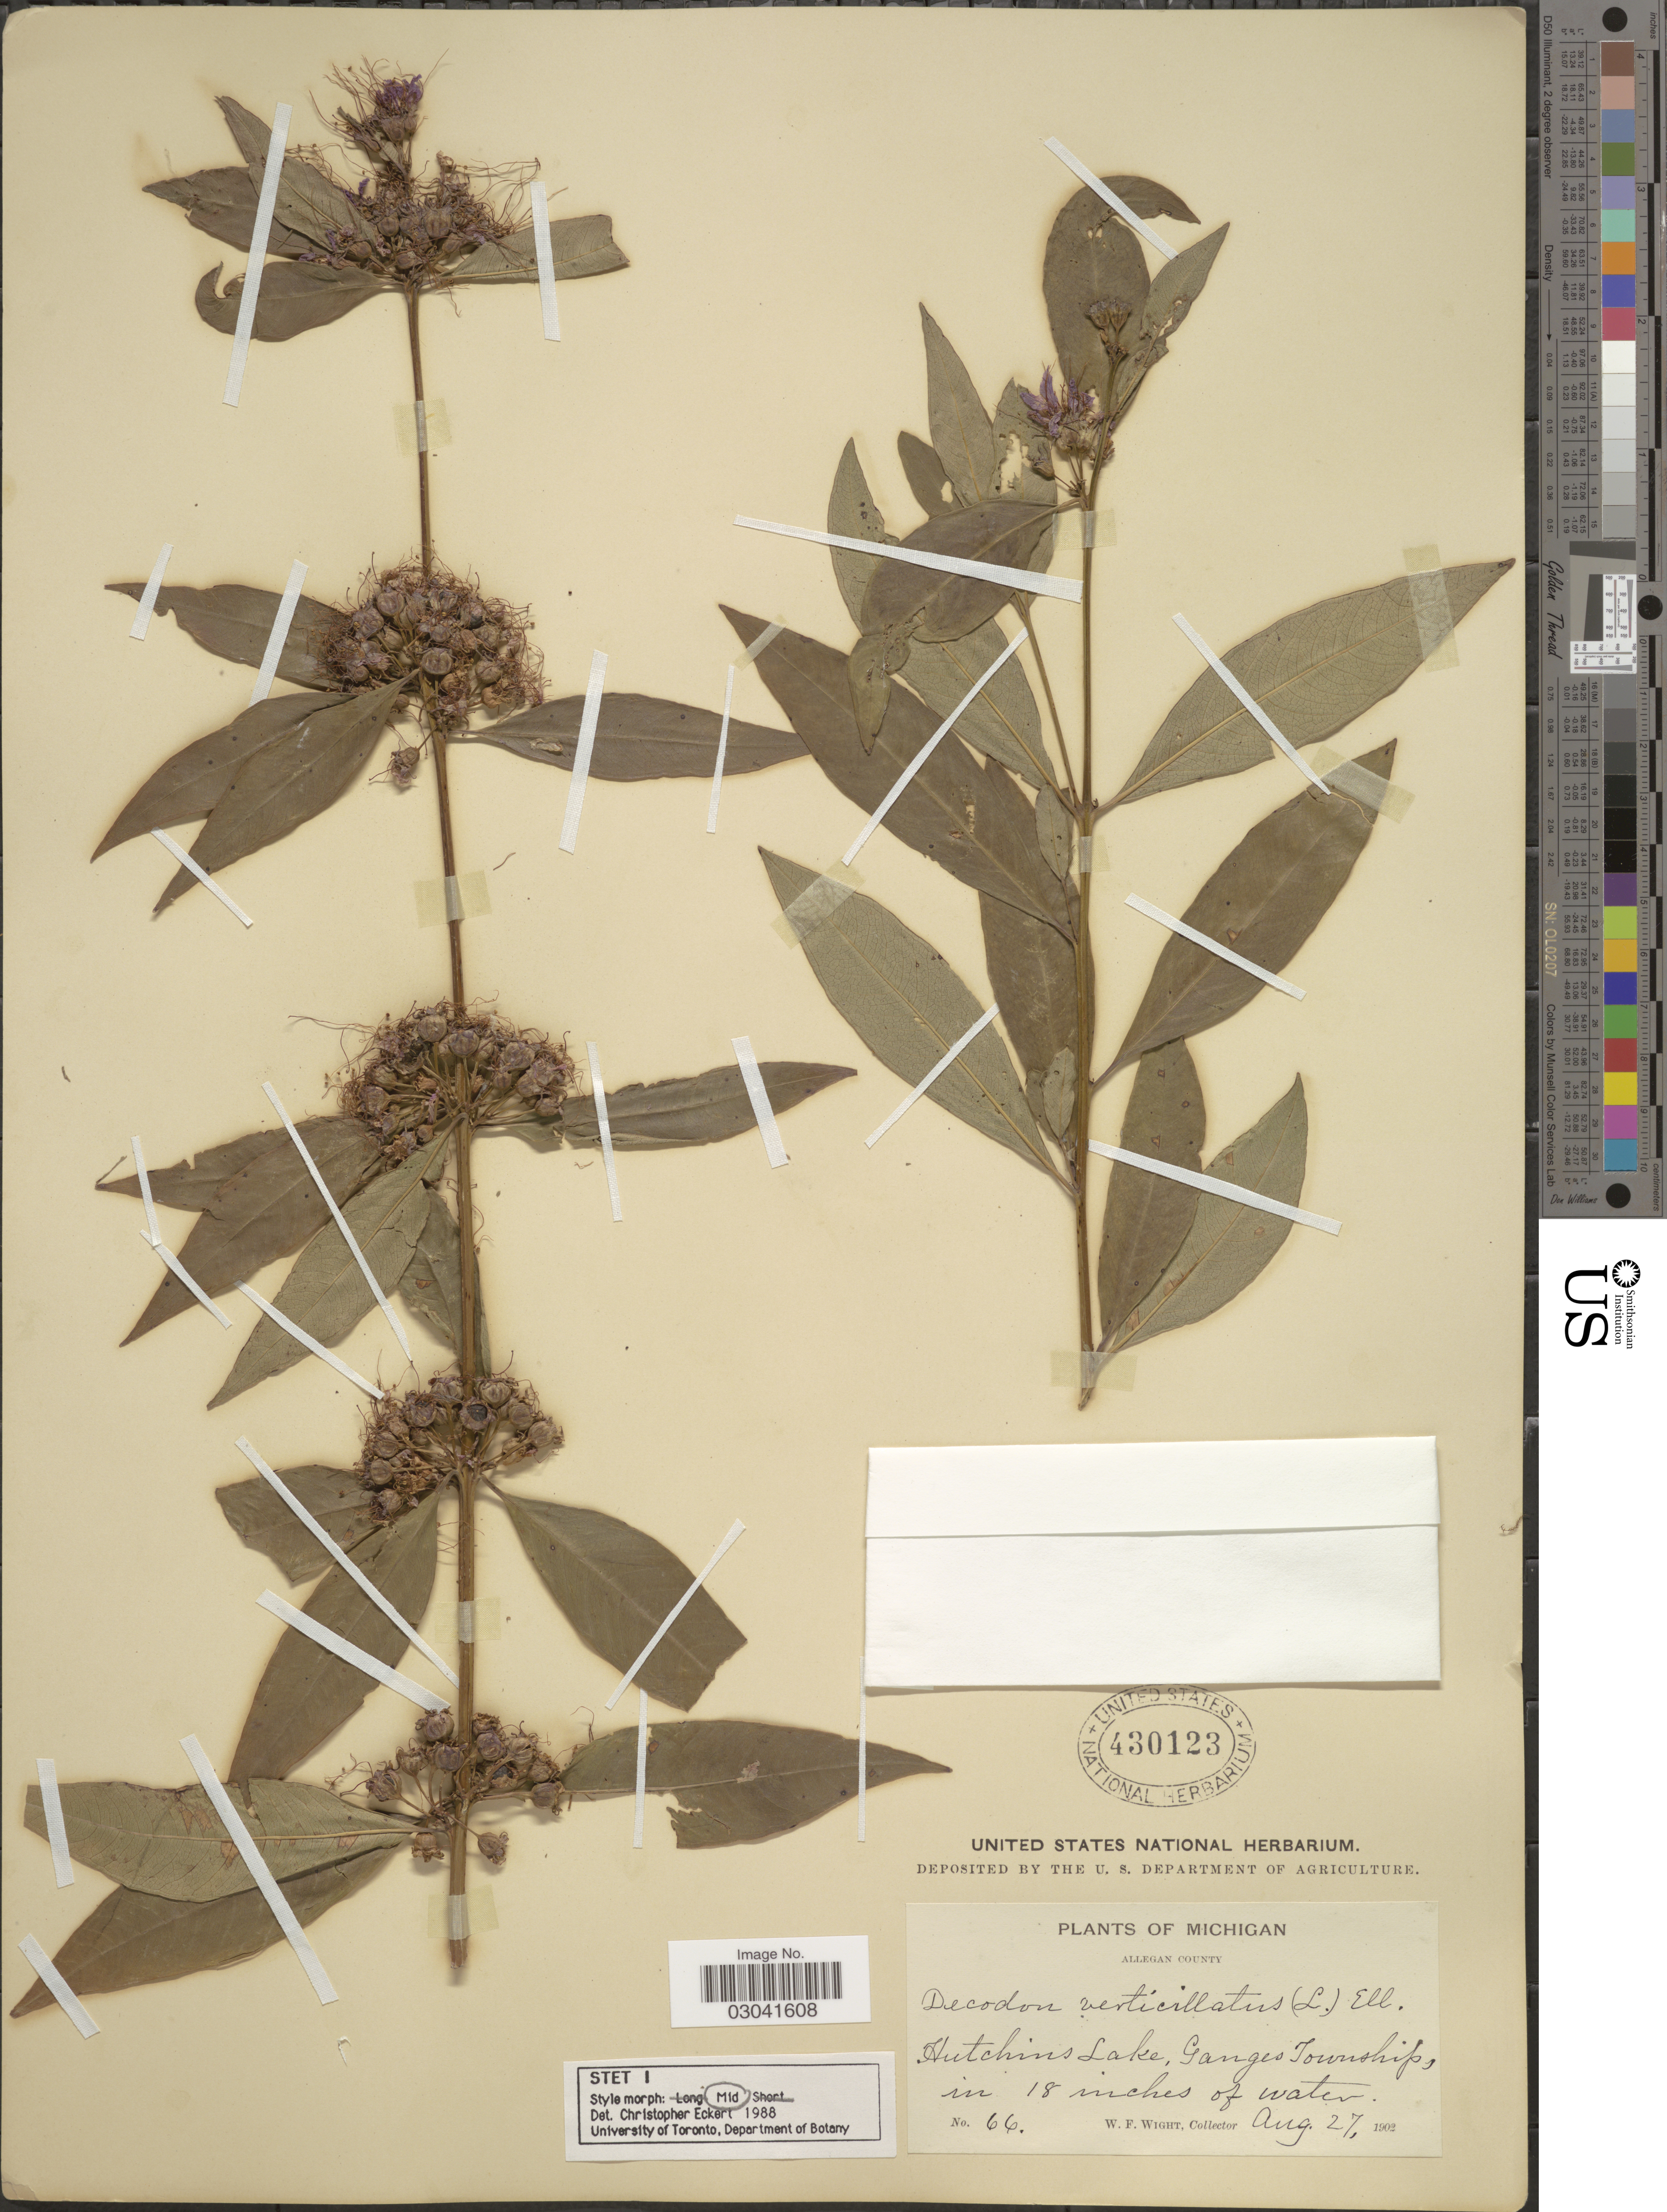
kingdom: Plantae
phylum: Tracheophyta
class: Magnoliopsida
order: Myrtales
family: Lythraceae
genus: Decodon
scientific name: Decodon verticillatus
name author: (L.) Elliott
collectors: W. Wight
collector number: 66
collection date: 1902-08-27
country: United States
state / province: Michigan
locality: Hutchins Lake, Ganges Township, in 18 inches of water.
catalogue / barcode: US 430123